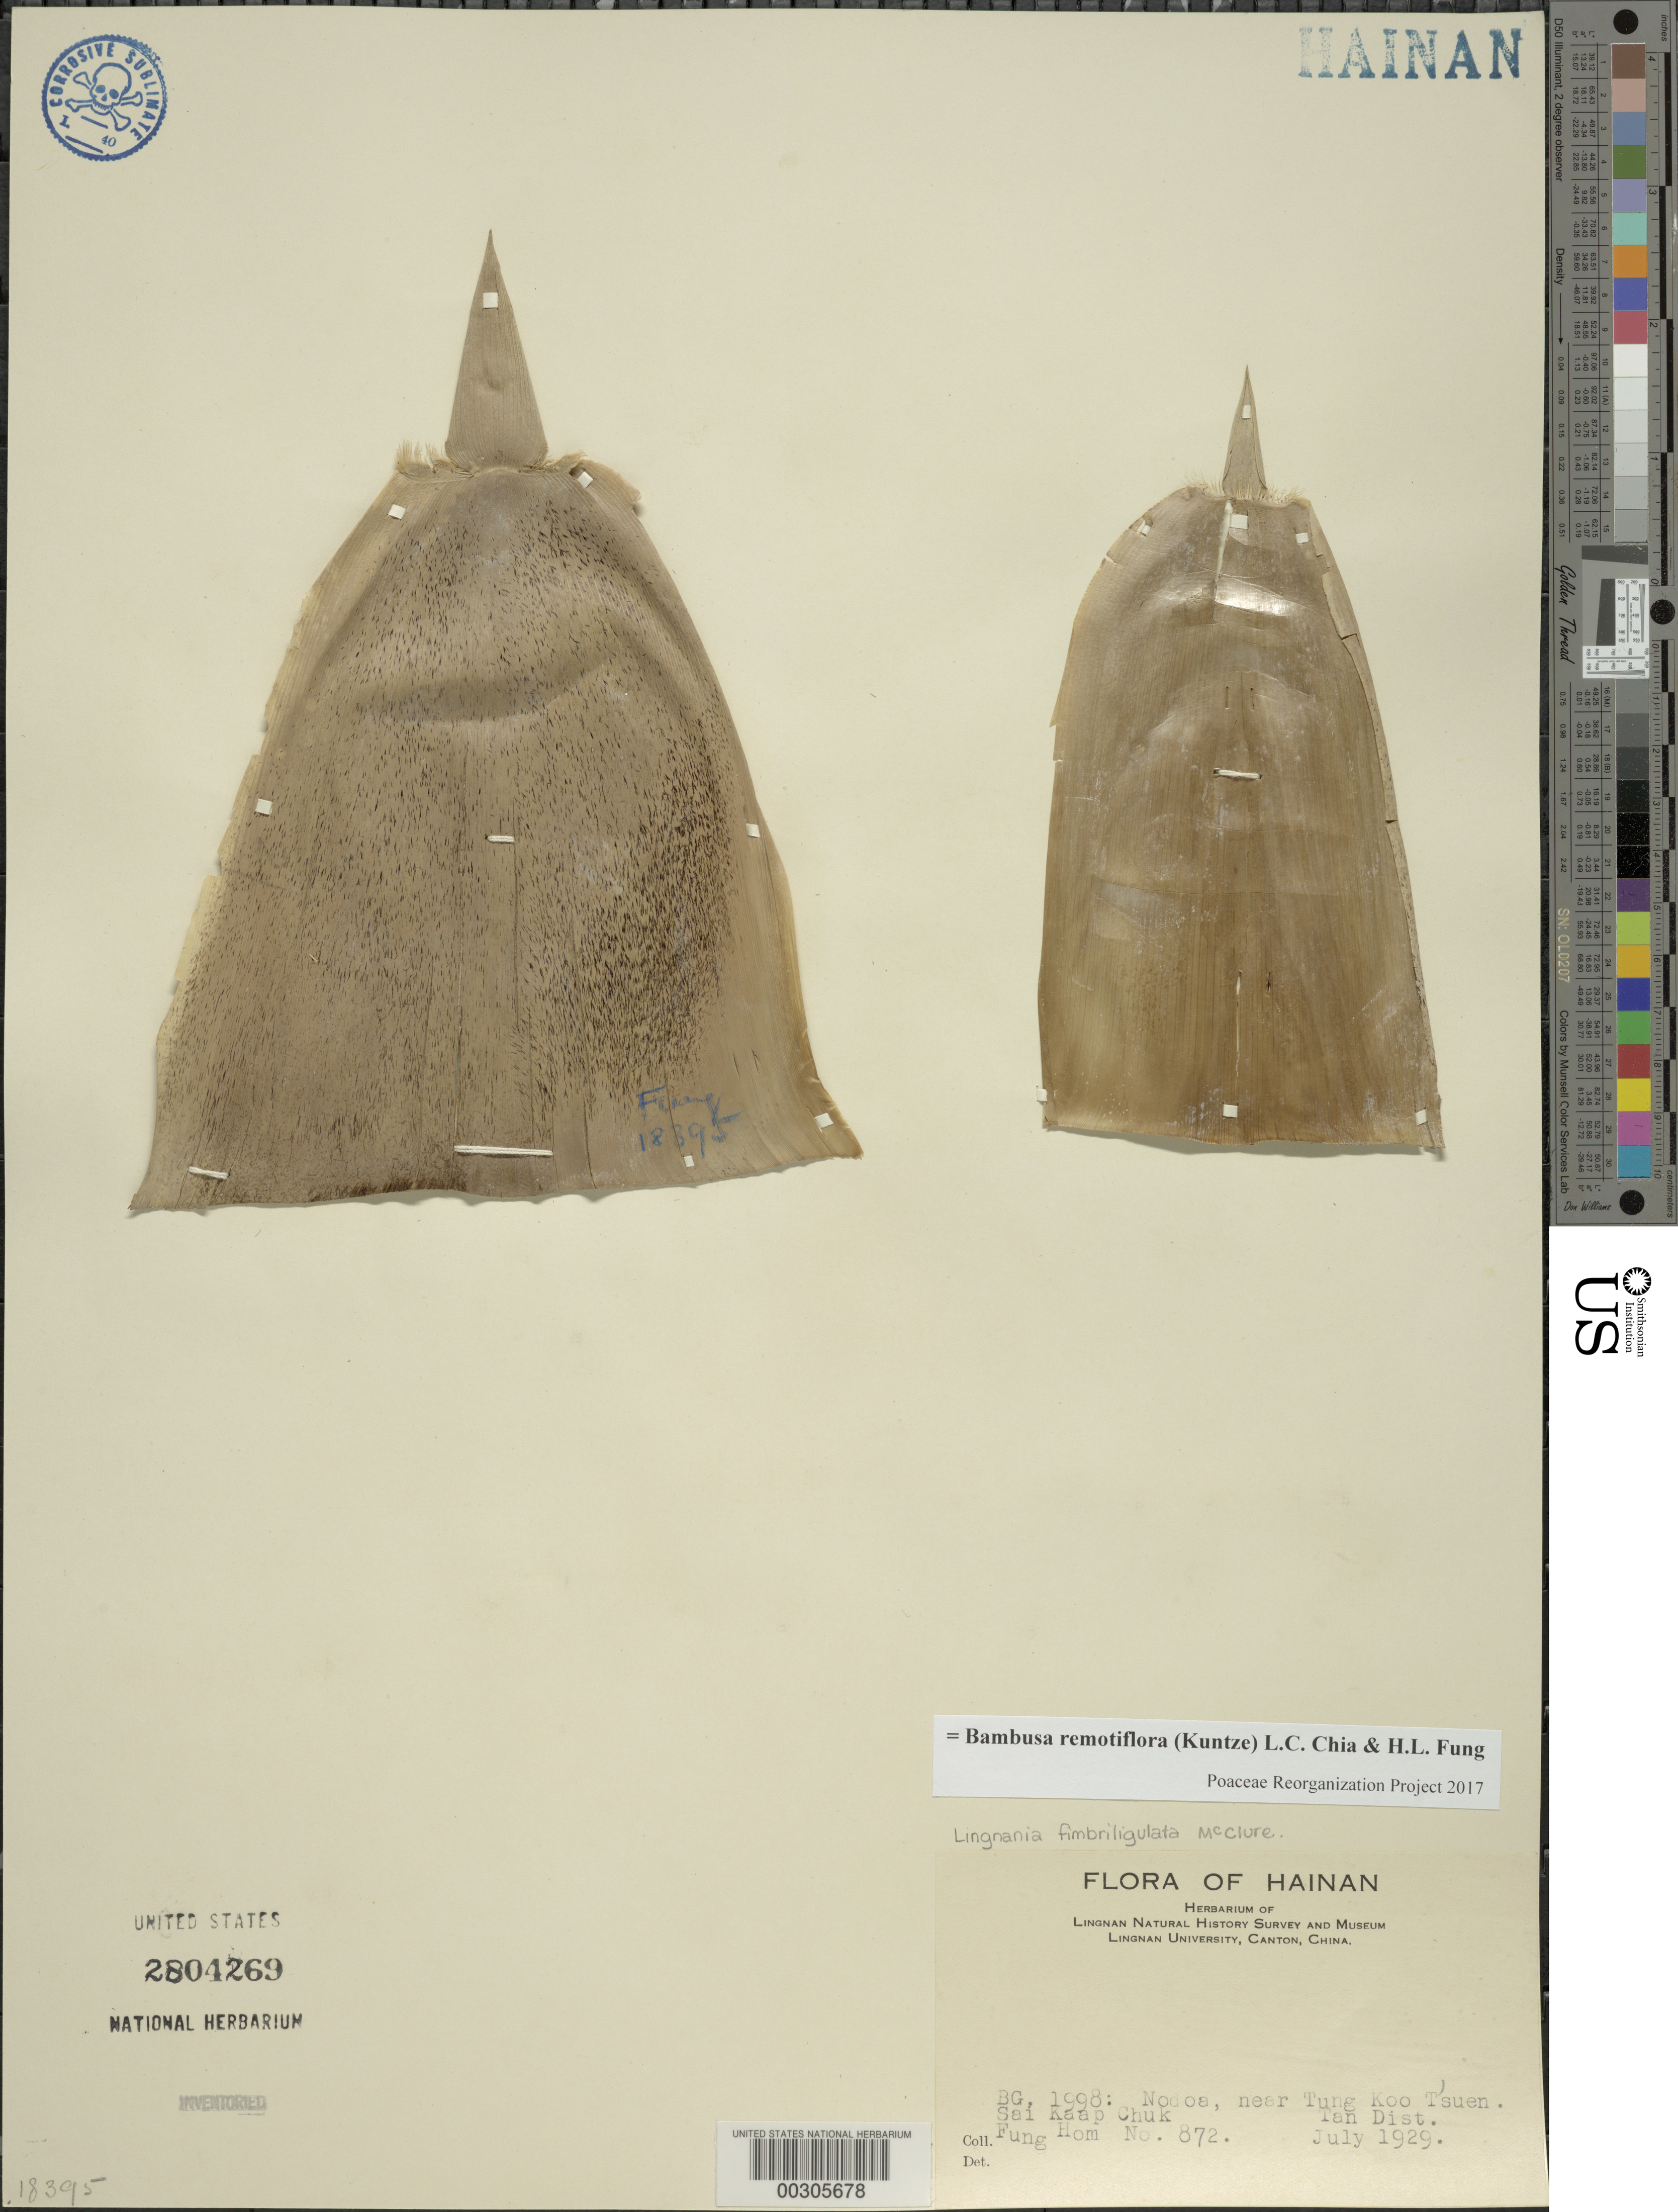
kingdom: Plantae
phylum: Tracheophyta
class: Liliopsida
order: Poales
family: Poaceae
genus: Bambusa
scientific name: Bambusa remotiflora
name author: (Kuntze) Chia & H.L. Fung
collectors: H. L. Fung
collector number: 872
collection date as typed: Jul 1929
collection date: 1929-07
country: China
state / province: Hainan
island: Hainan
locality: Tung koo t'suen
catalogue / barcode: US 2804269